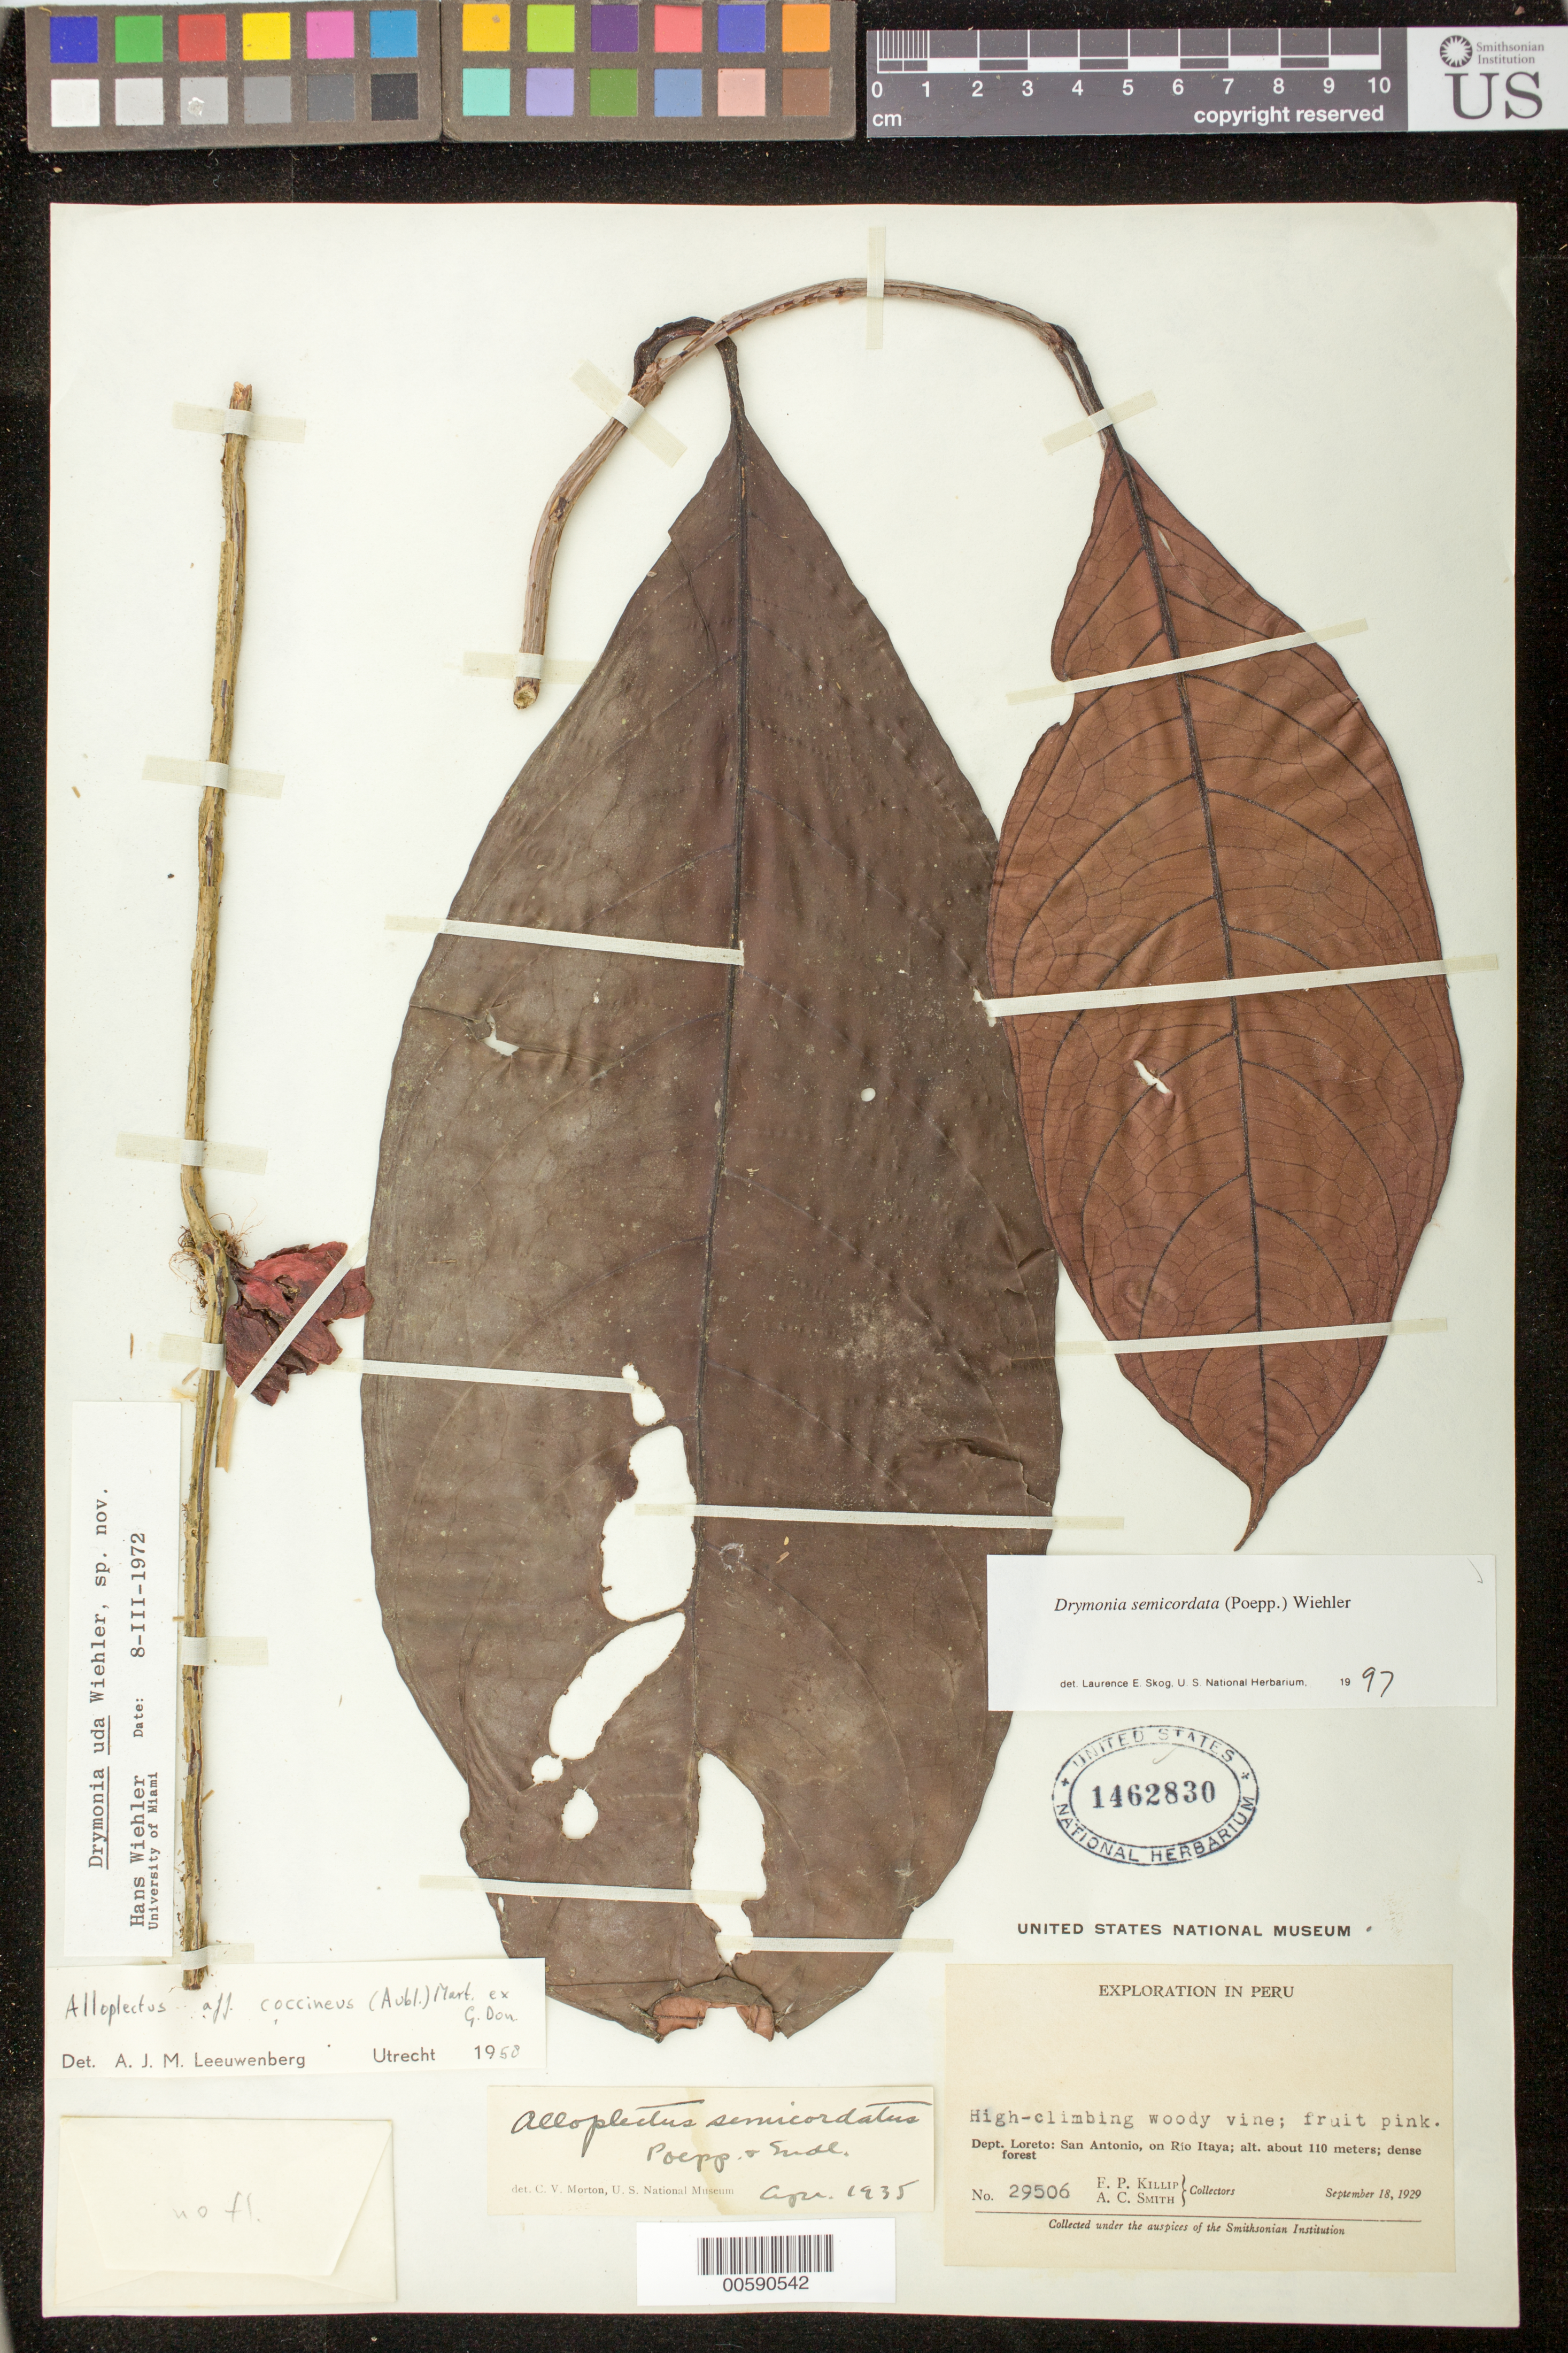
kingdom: Plantae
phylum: Tracheophyta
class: Magnoliopsida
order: Lamiales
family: Gesneriaceae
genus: Drymonia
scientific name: Drymonia coccinea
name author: (Aubl.) Wiehler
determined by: Skog, Laurence E.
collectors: E. P. Killip & A. C. Smith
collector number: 29506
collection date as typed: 18 Sep 1929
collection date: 1929-09-18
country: Peru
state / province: Loreto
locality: San Antonio, on Río Itaya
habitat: Dense forest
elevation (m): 110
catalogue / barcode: US 1462830